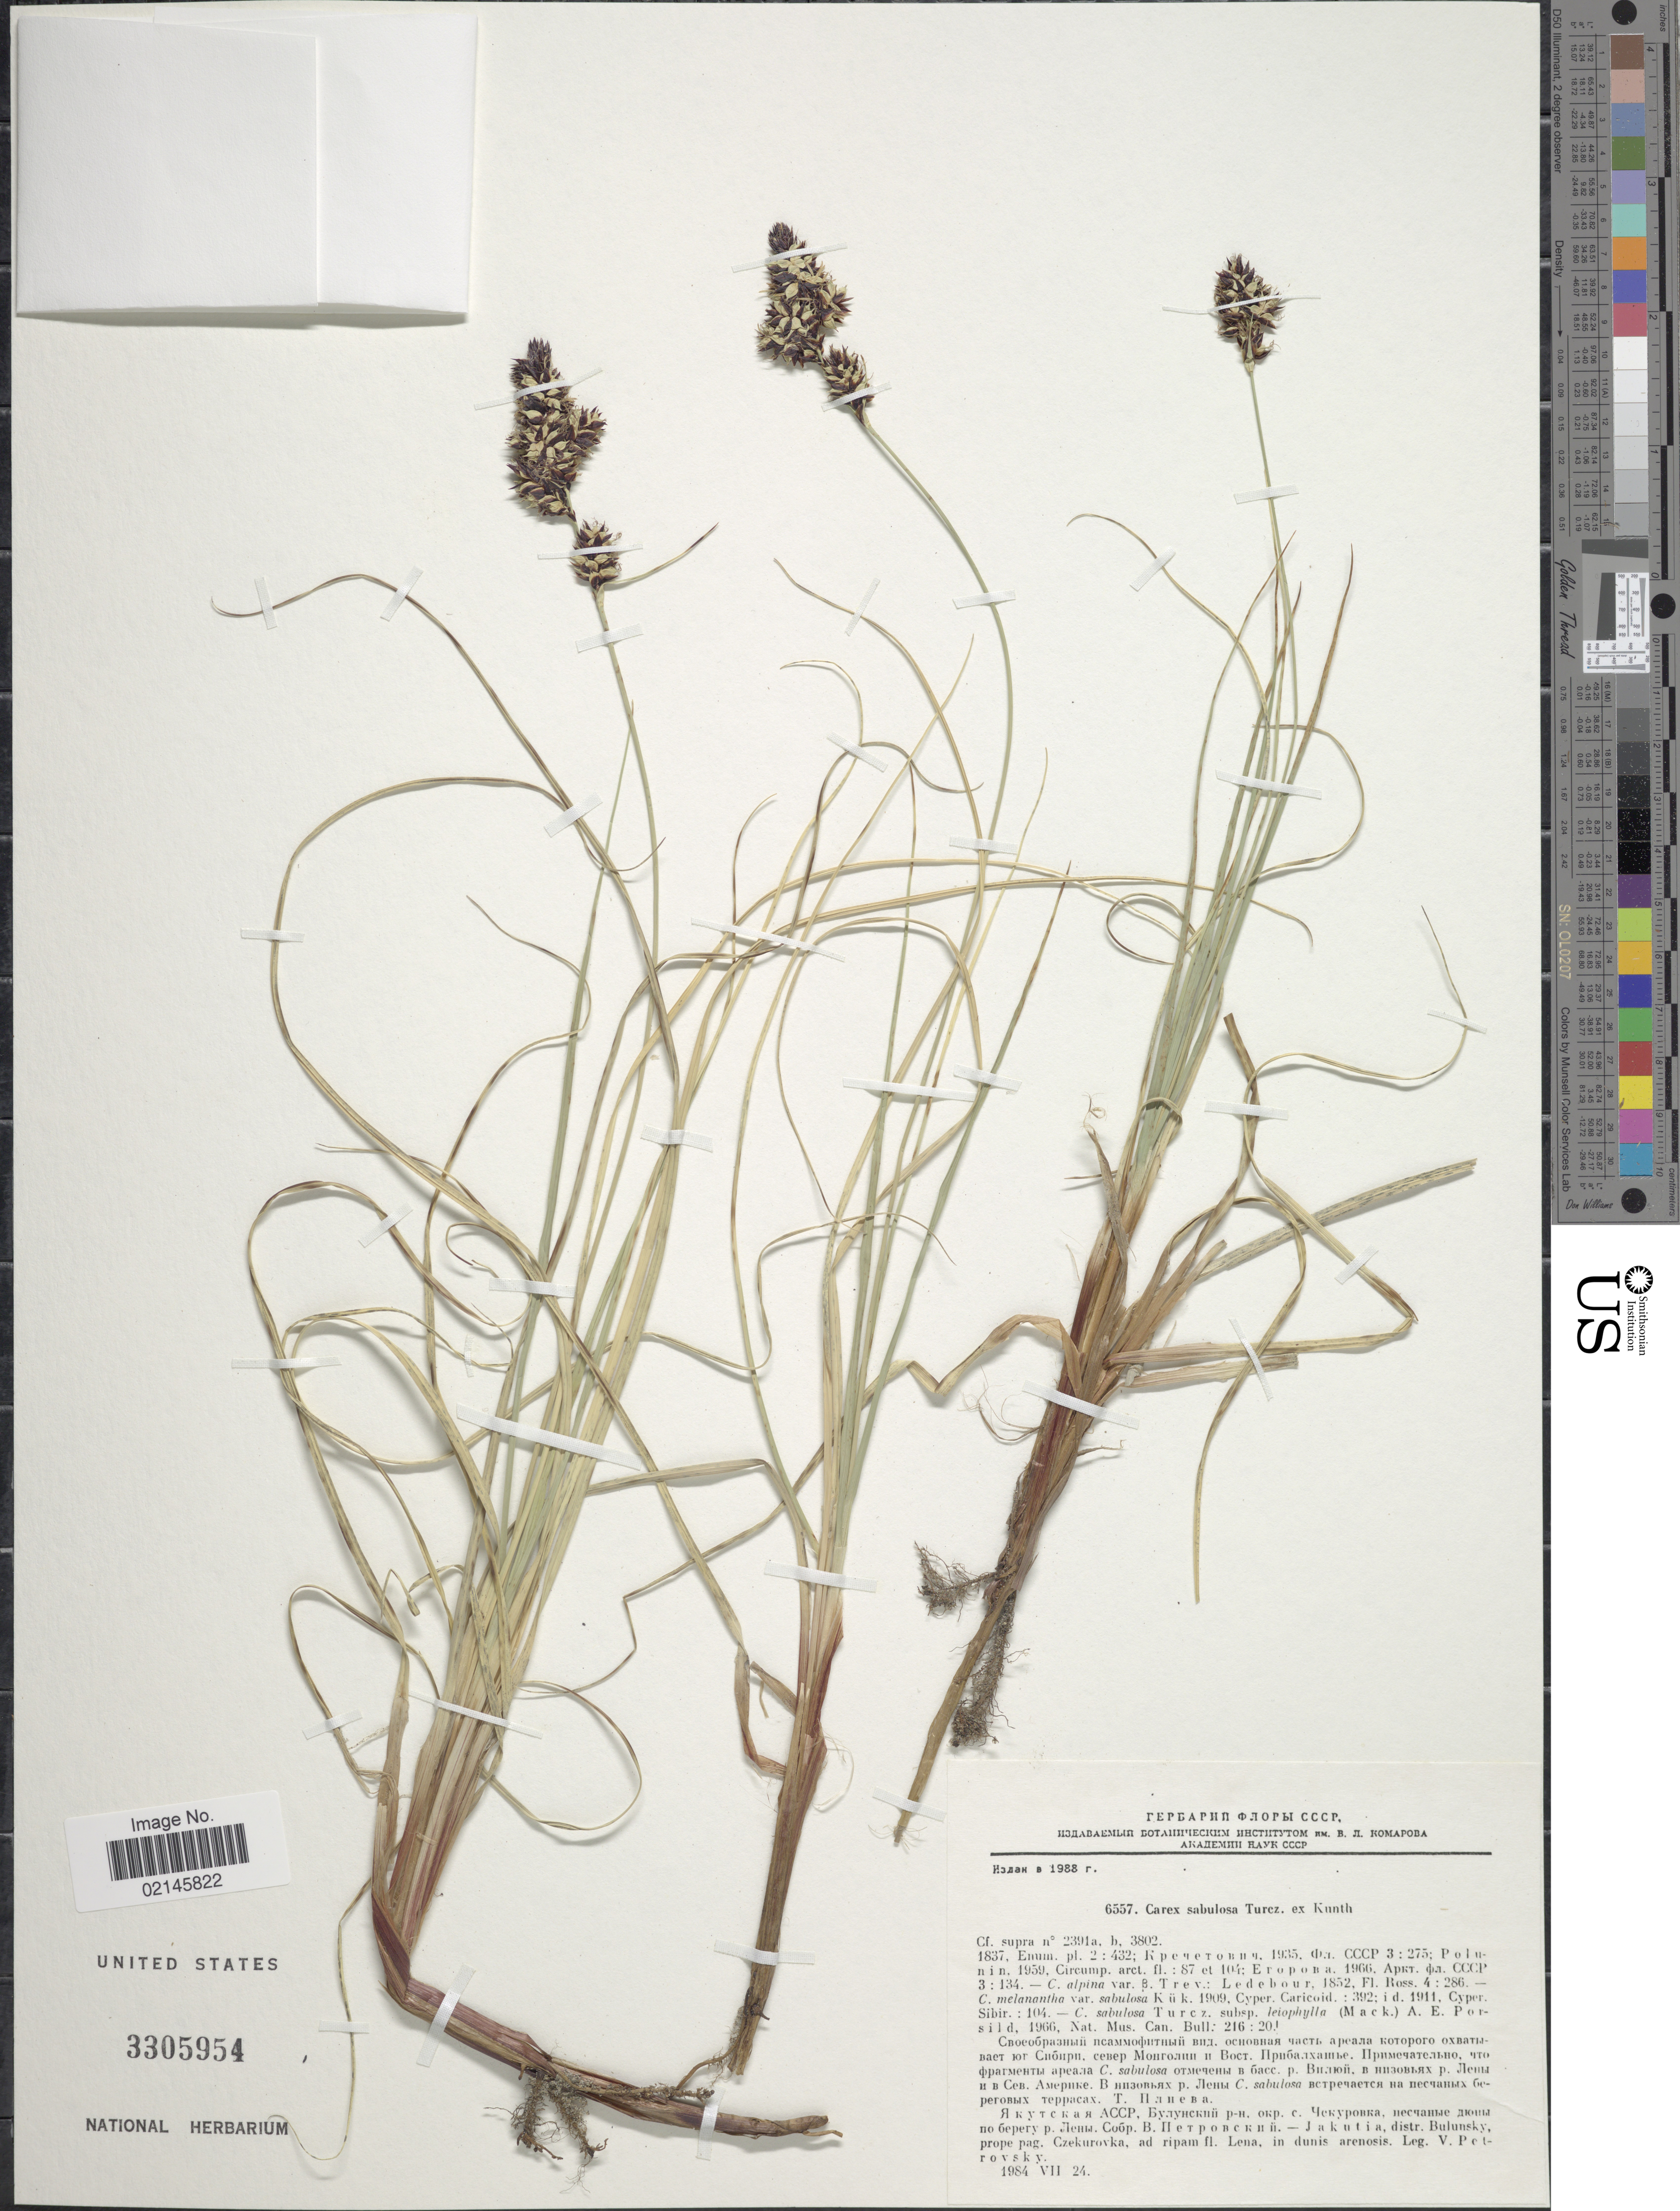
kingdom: Plantae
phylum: Tracheophyta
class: Liliopsida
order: Poales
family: Cyperaceae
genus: Carex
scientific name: Carex sabulosa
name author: Turcz. ex Kunth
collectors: V. Petrovsky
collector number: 6557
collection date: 1984-07-24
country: Russian Federation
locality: Jakutia, distr. Bulunsky, prope pag. Czekurovka, ad ripam fl. Lena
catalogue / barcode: US 3305954